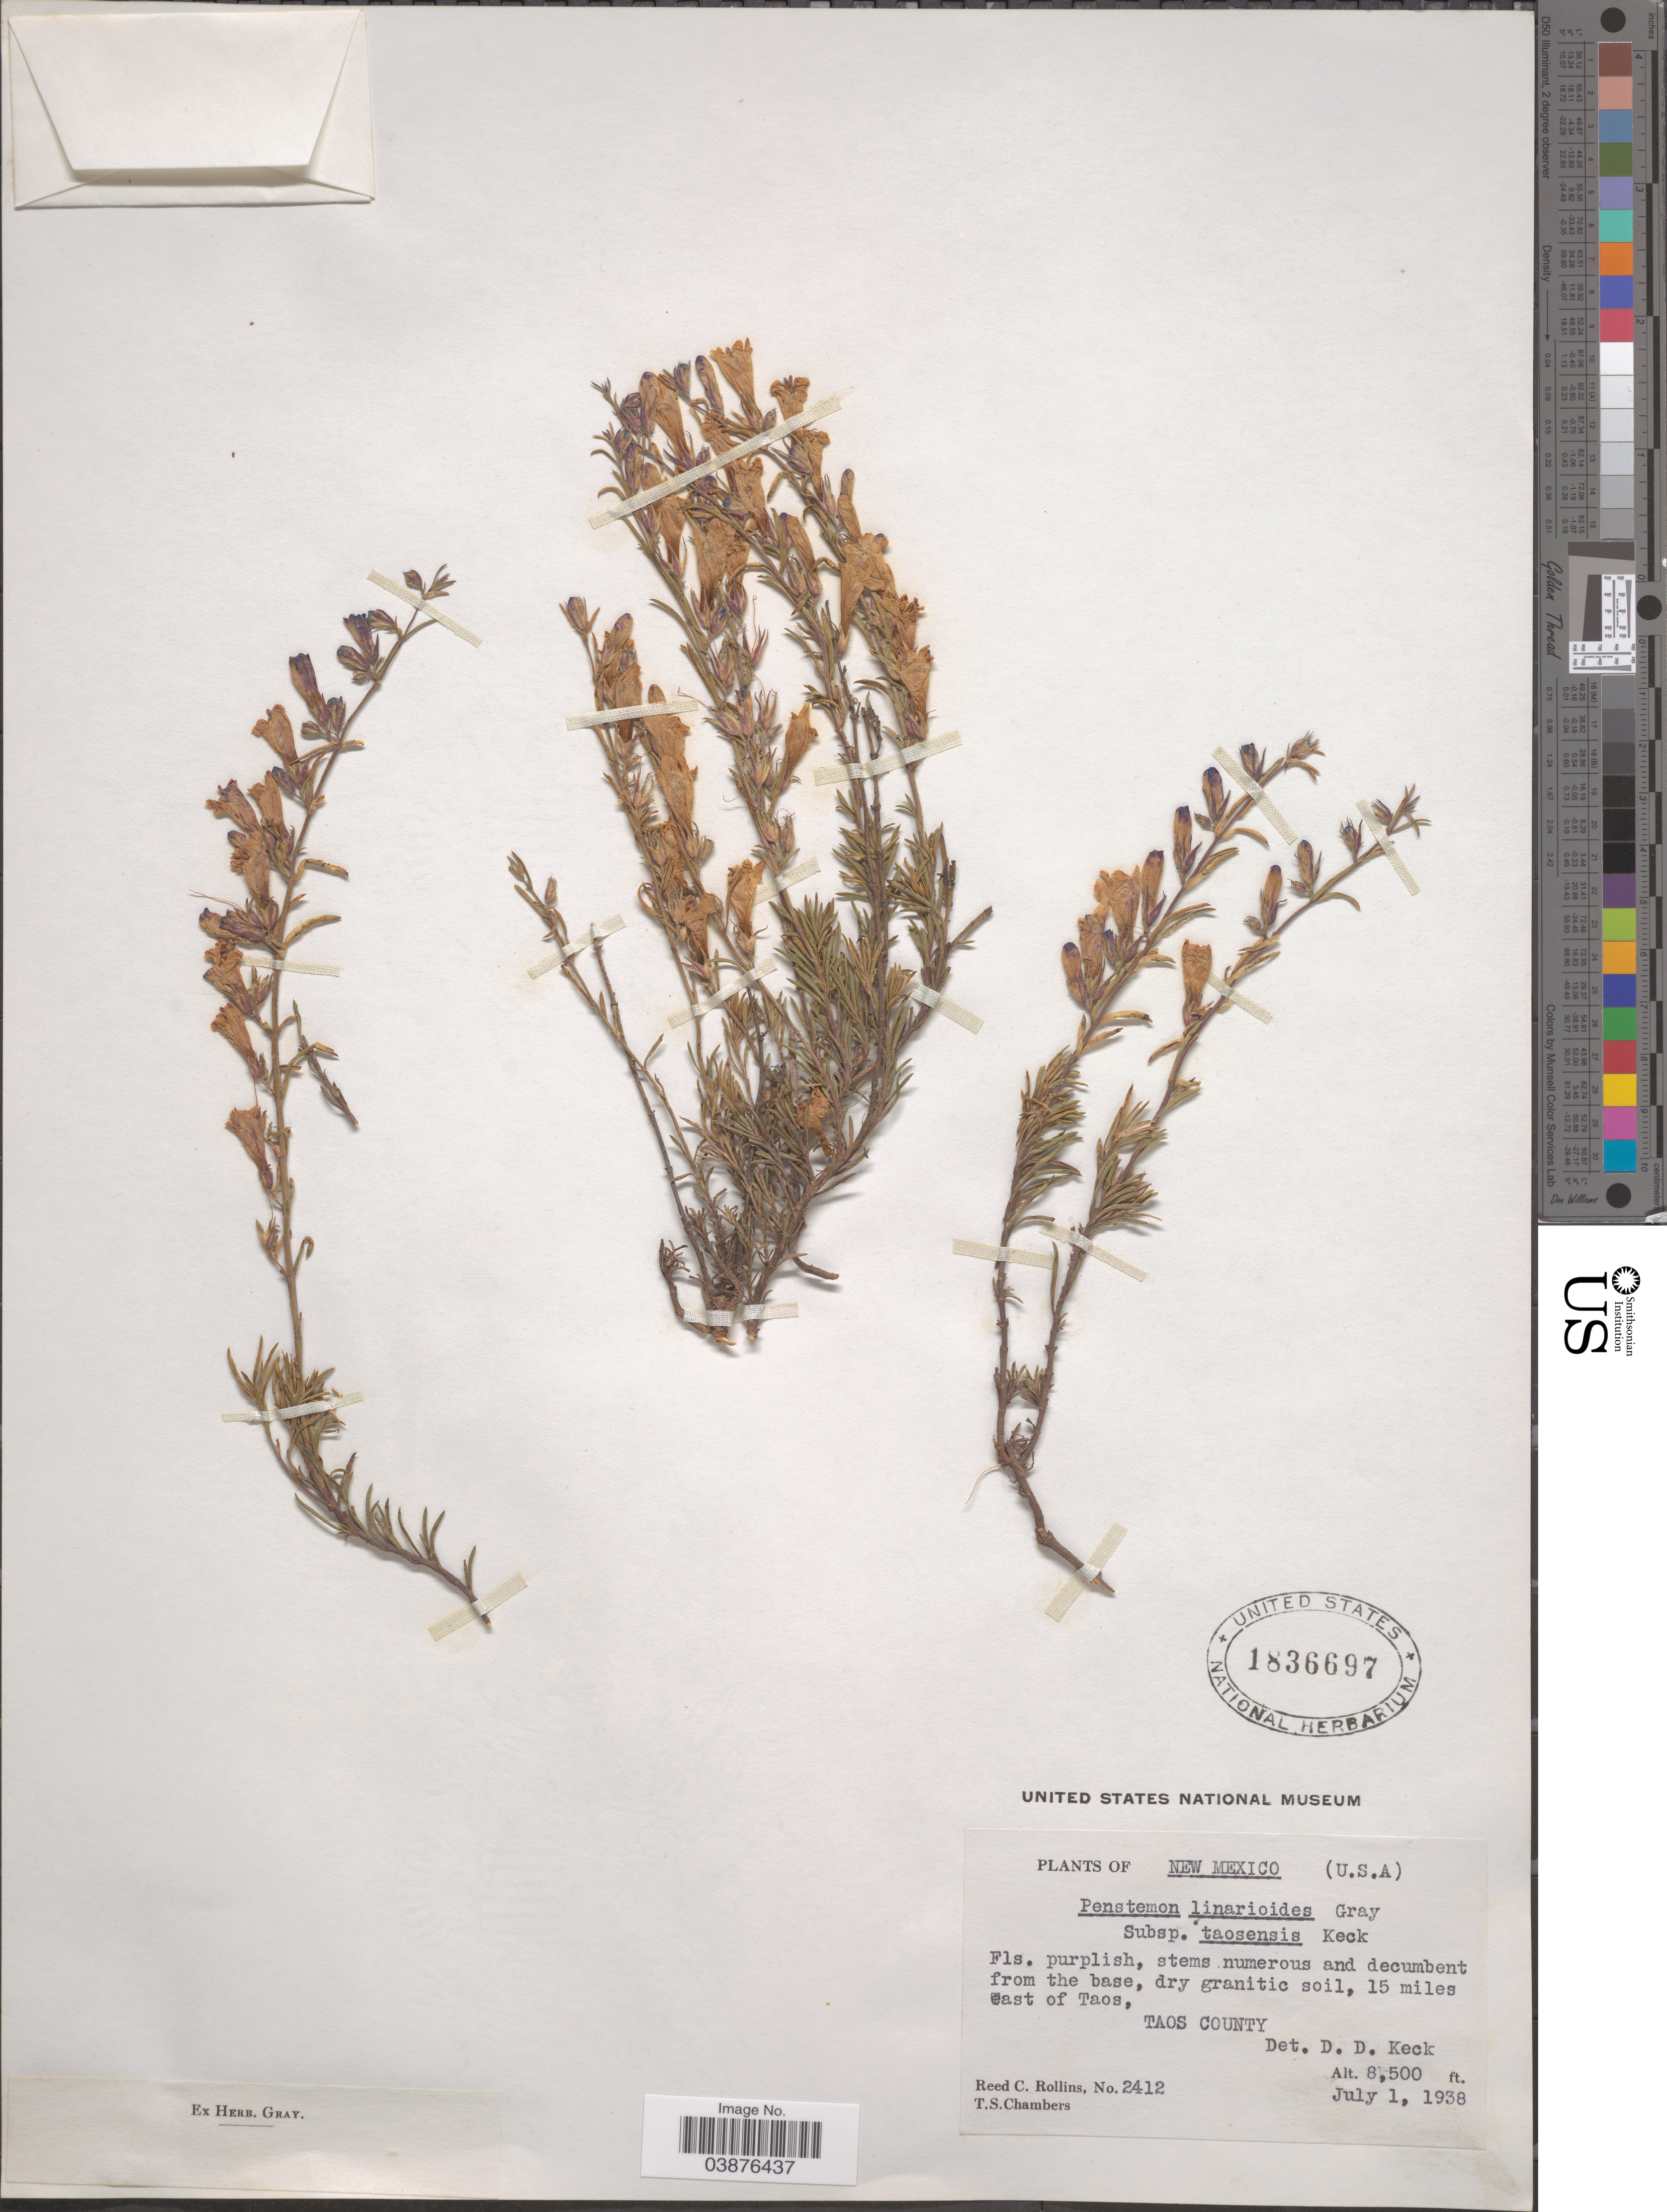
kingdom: Plantae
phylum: Tracheophyta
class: Magnoliopsida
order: Lamiales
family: Plantaginaceae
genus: Penstemon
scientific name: Penstemon linarioides subsp. taosensis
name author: D.D. Keck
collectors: R. C. Rollins & T. Chambers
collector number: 2412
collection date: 1938-07-01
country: United States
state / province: New Mexico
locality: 15 miles east of Taos, Taos County.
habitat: dry granitic soil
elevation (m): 2591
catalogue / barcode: US 1836697